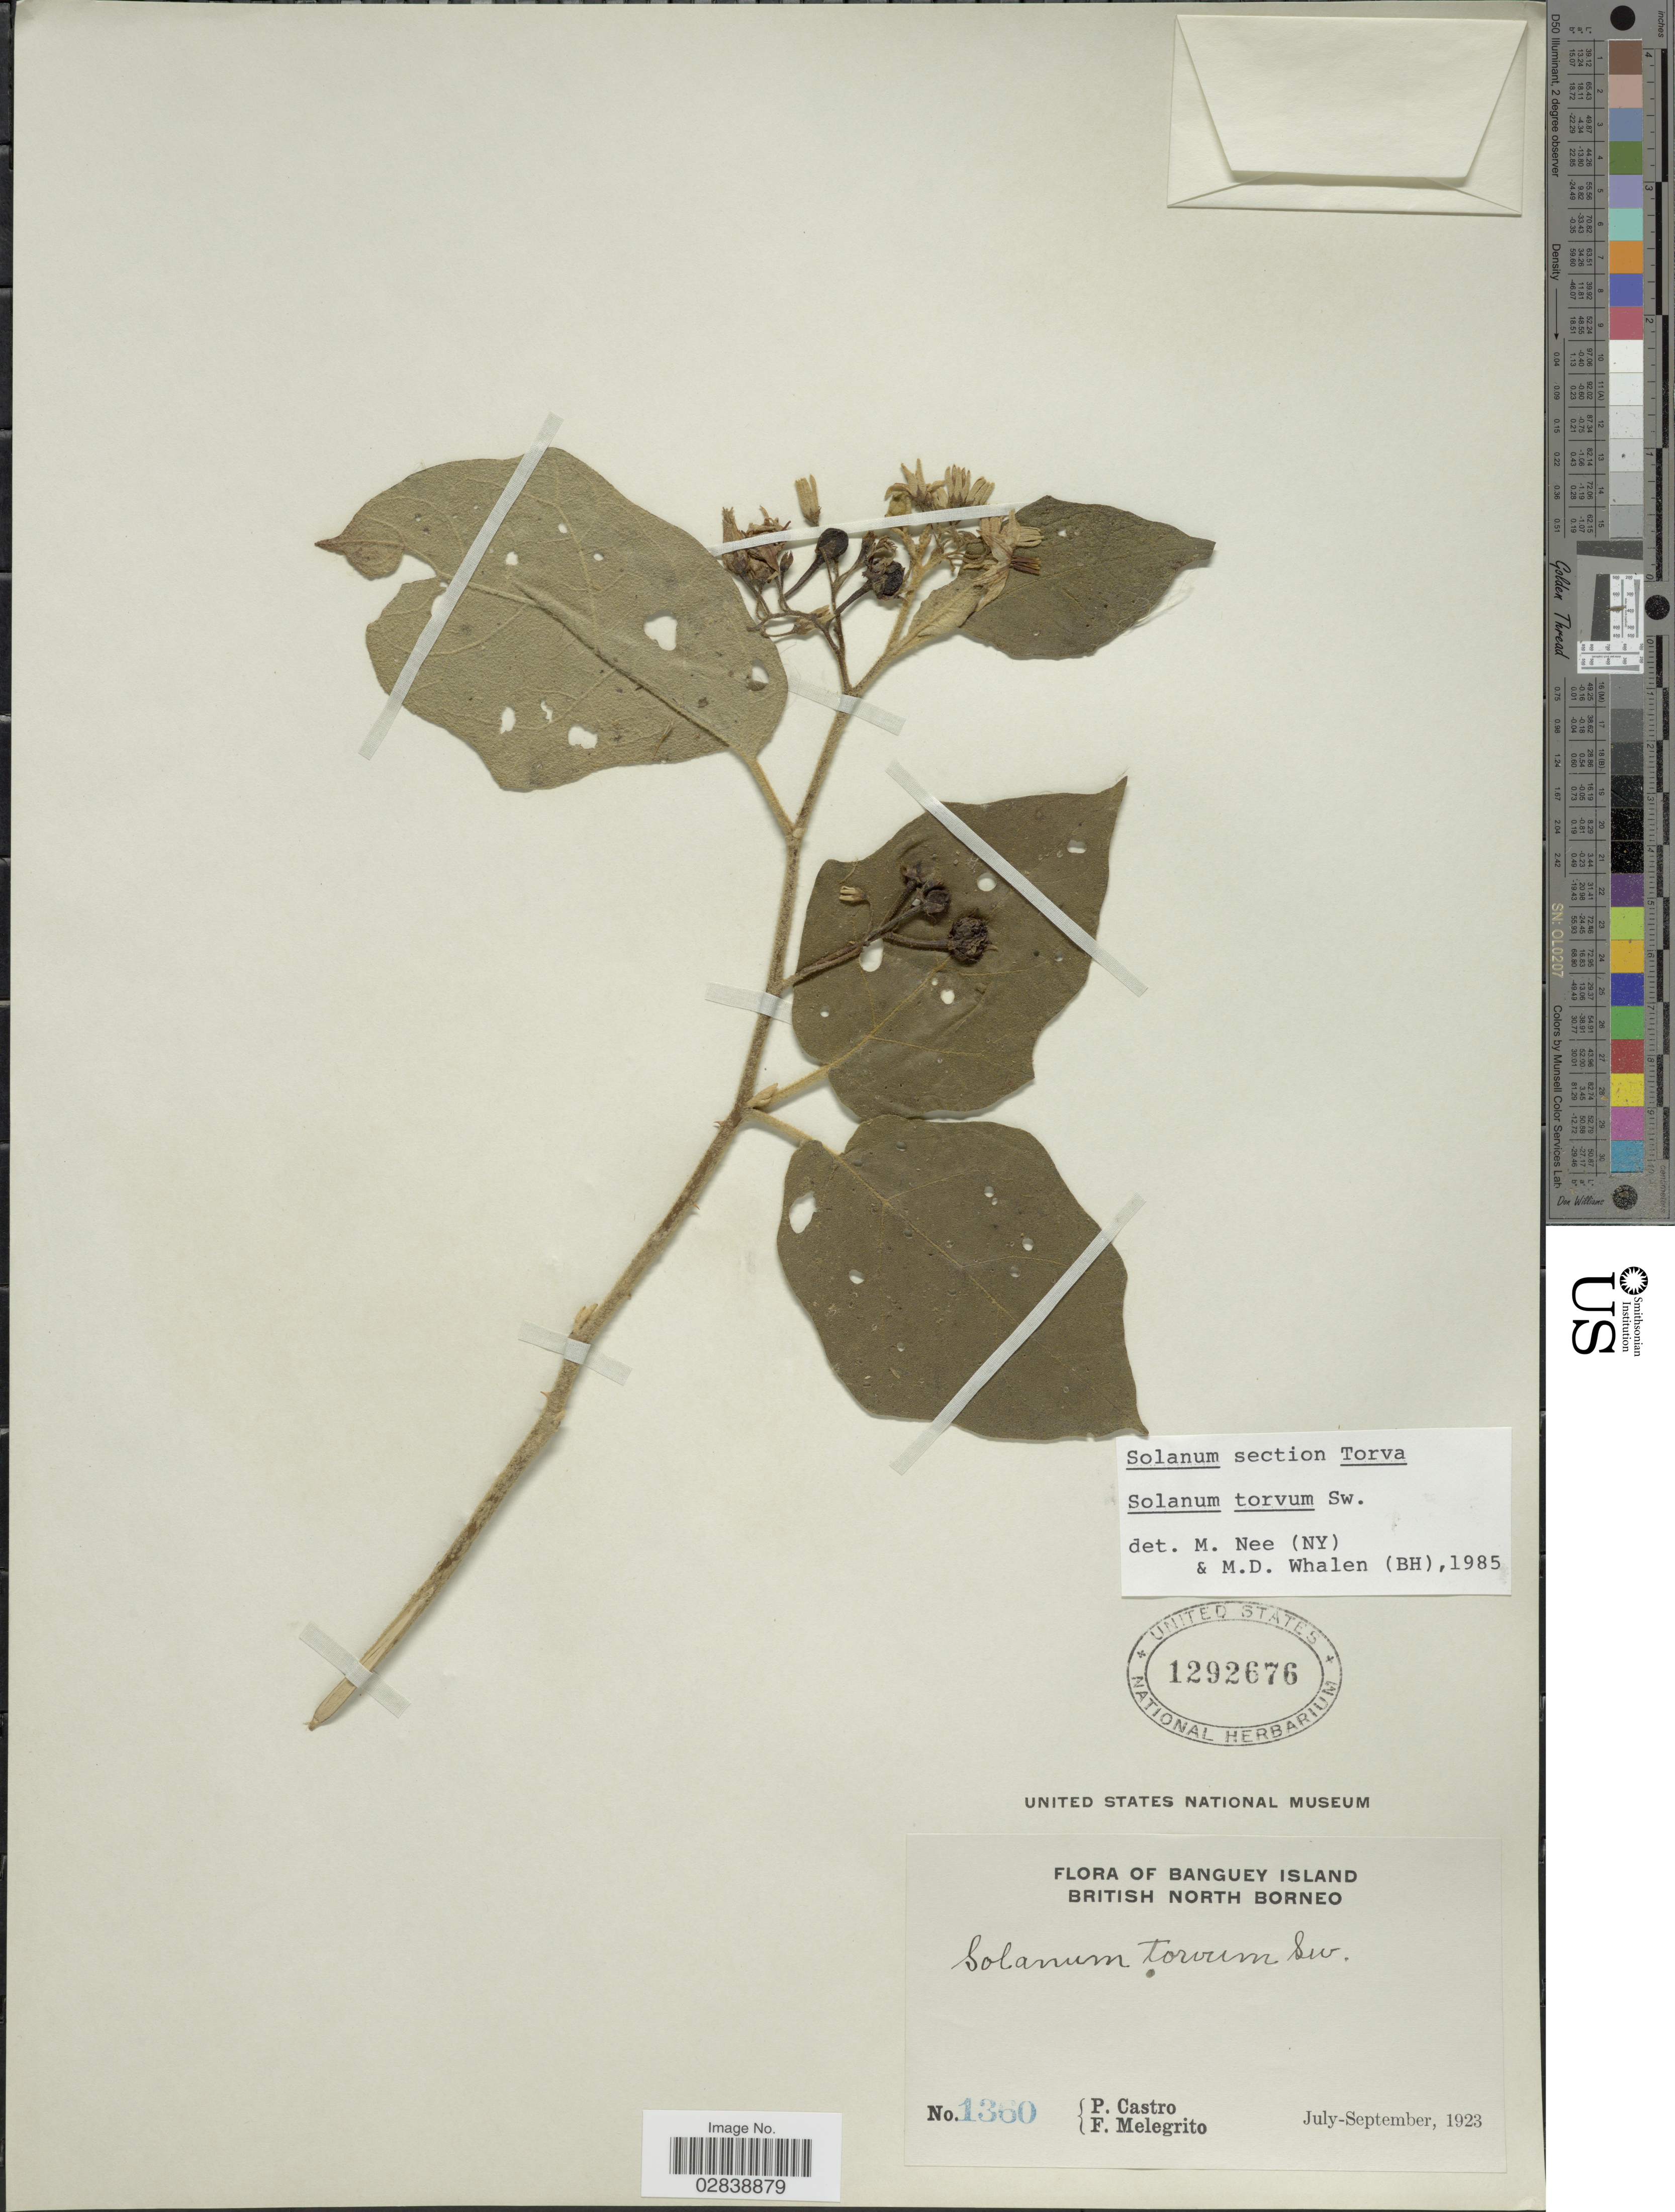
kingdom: Plantae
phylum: Tracheophyta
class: Magnoliopsida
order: Solanales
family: Solanaceae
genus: Solanum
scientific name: Solanum torvum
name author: Sw.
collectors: P. Castro & F. Melegrito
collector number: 1360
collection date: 1923-07/1923-09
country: Malaysia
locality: Banguey Island, British North Borneo.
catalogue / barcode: US 1292676